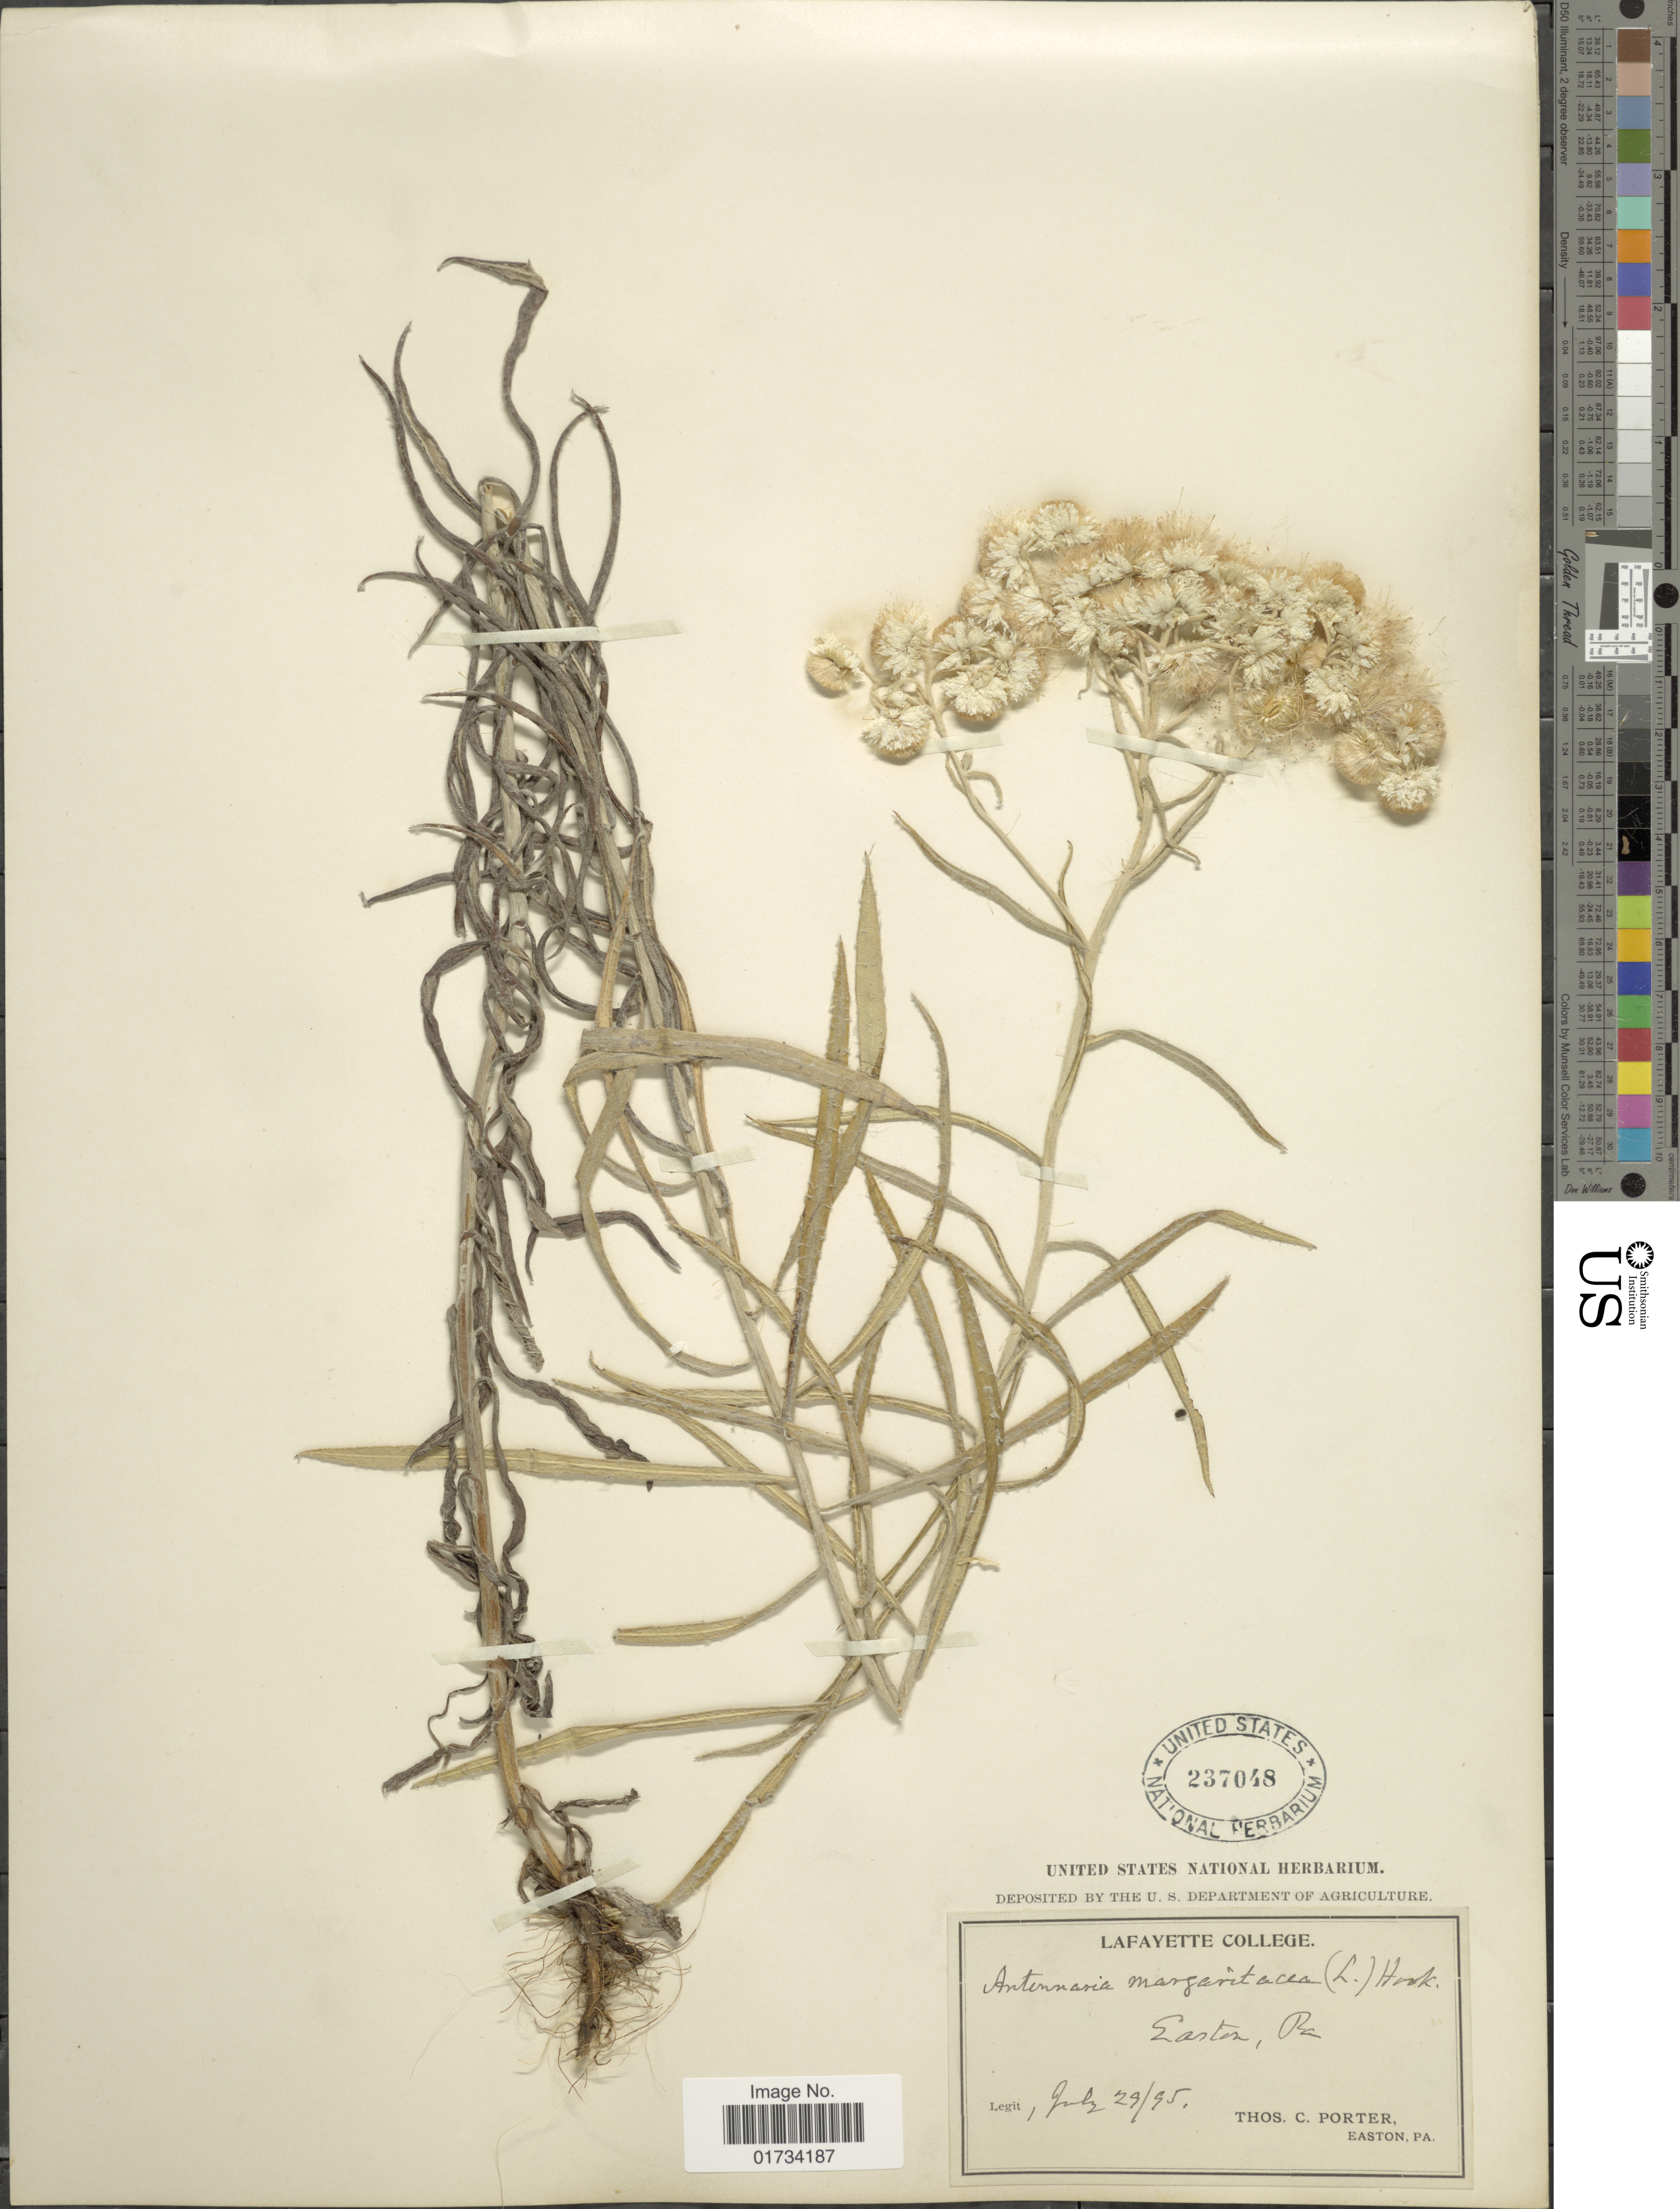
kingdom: Plantae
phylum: Tracheophyta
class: Magnoliopsida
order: Asterales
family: Asteraceae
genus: Anaphalis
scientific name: Anaphalis margaritacea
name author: (L.) Benth. & Hook. f.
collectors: T. C. Porter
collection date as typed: Transcribed d/m/y: 29/7/95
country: United States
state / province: Pennsylvania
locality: Easton, Lafayette College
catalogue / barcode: US 237048